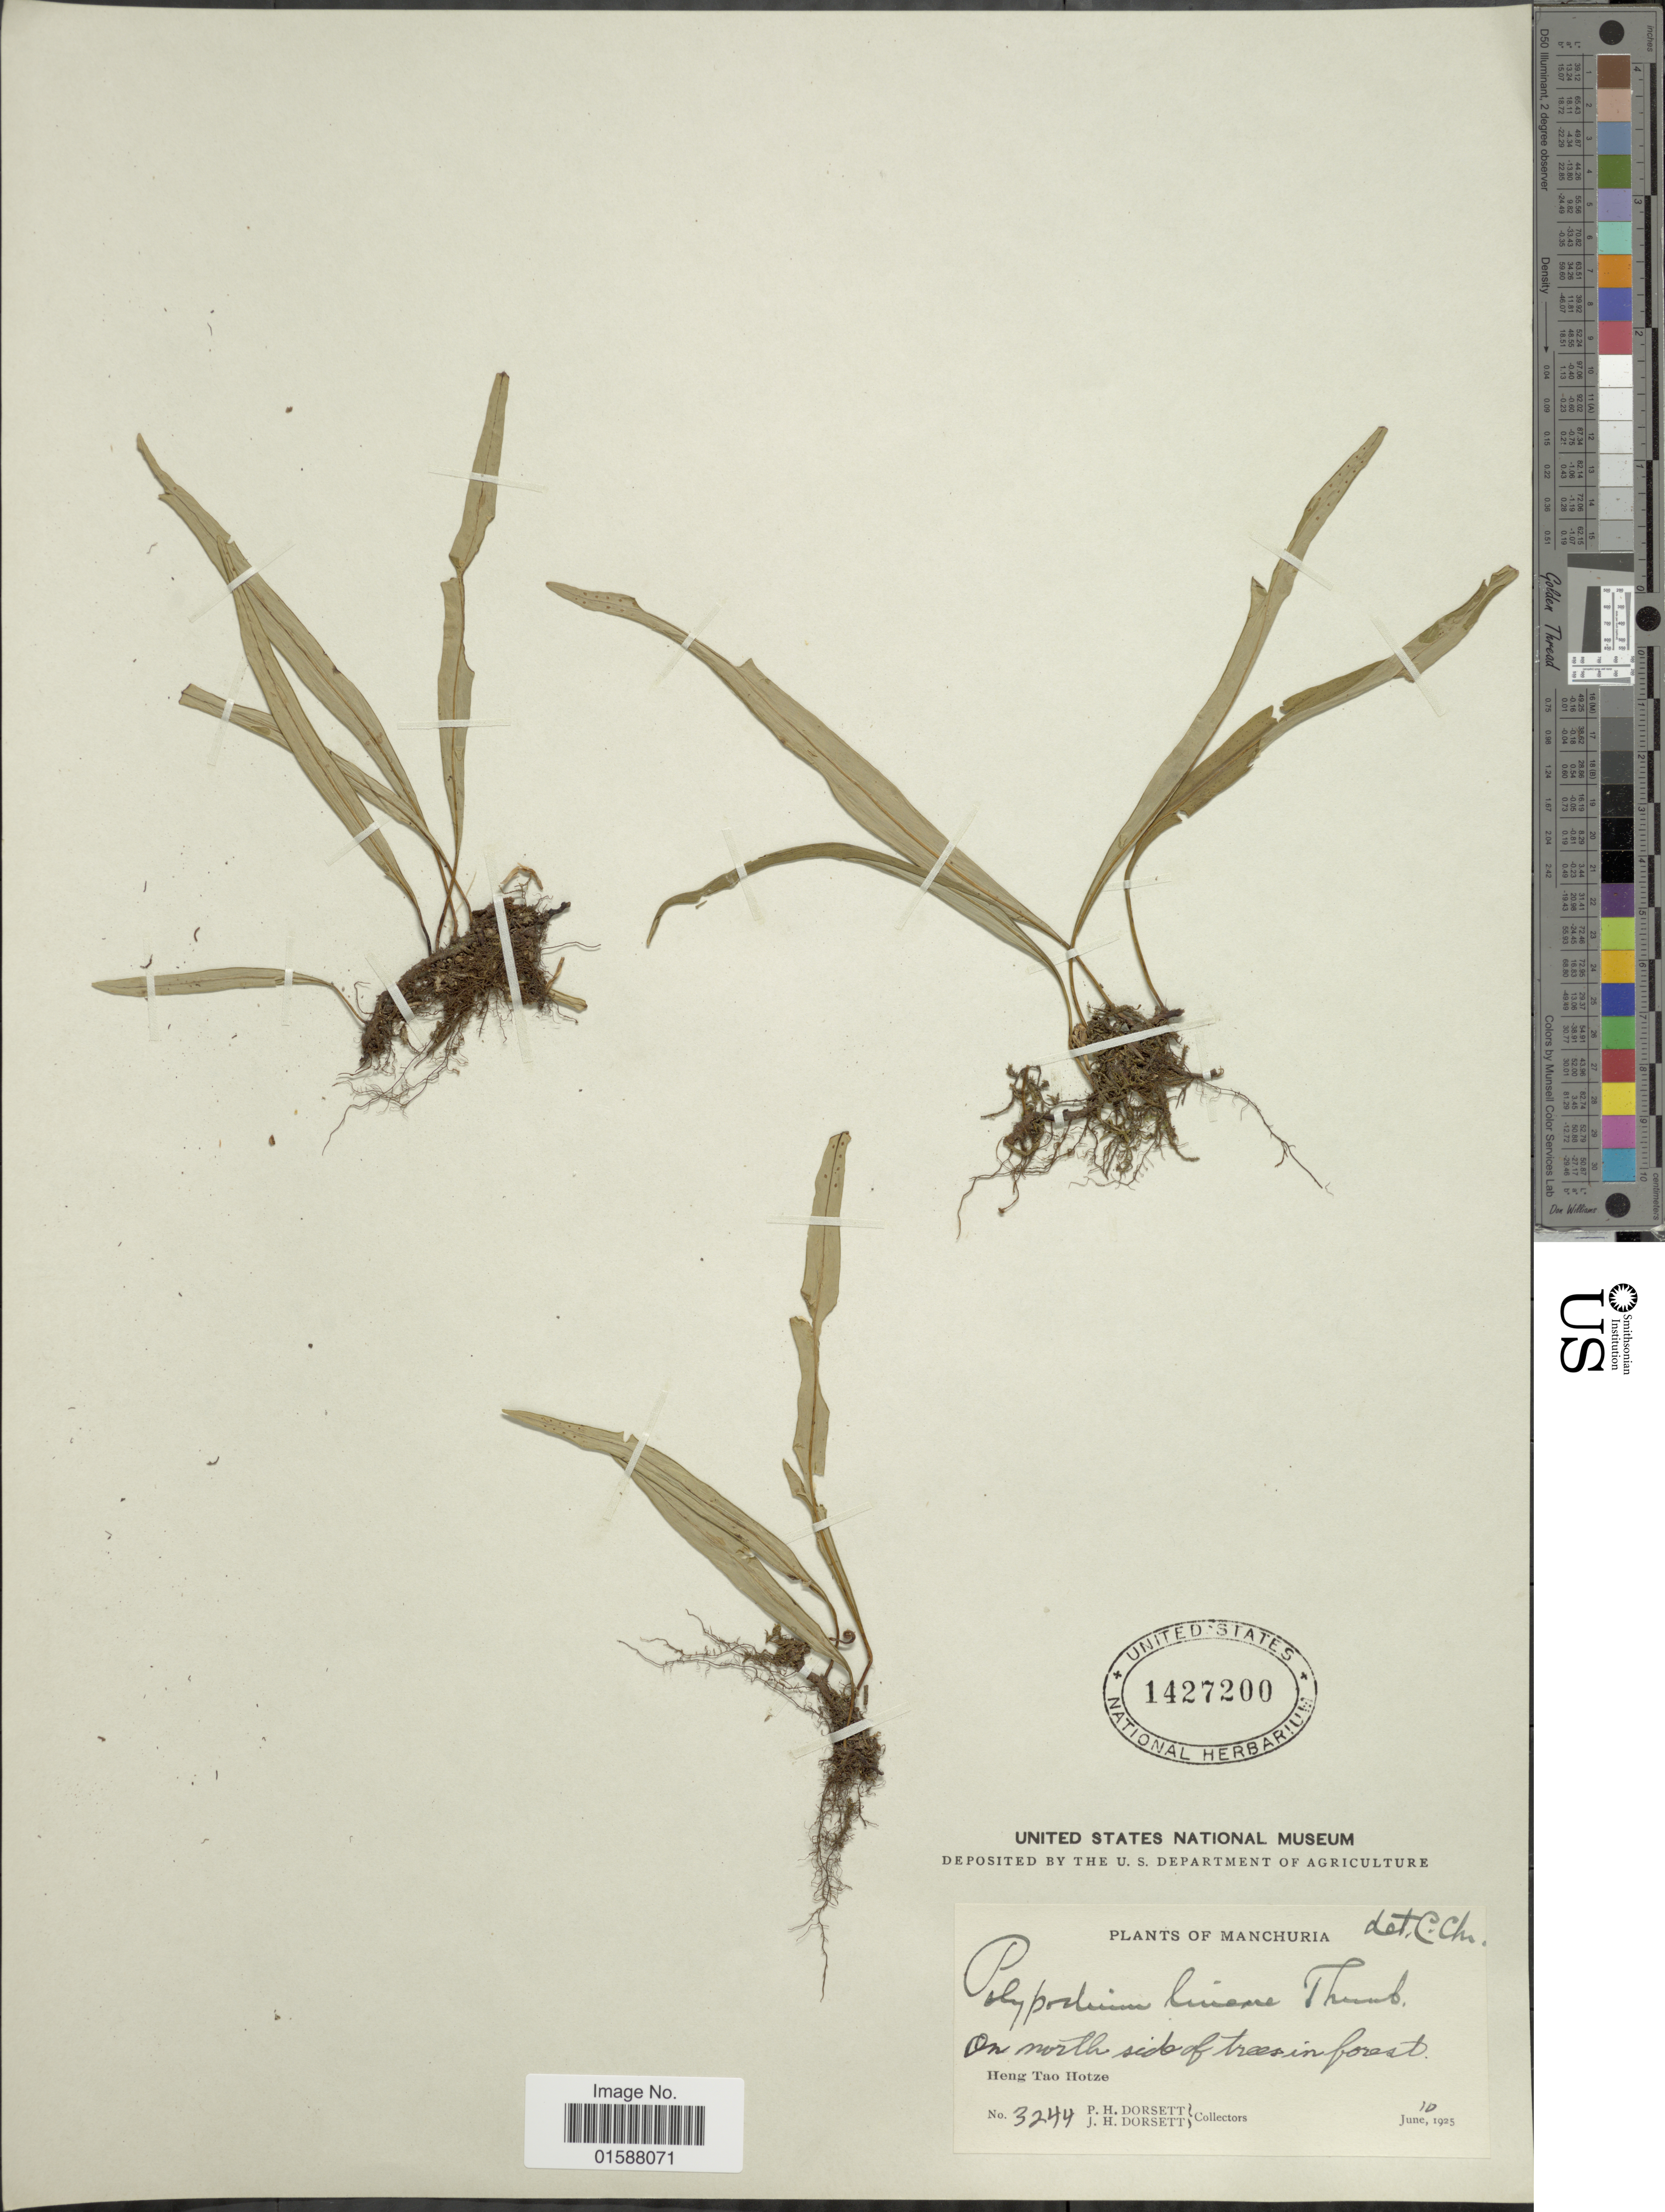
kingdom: Plantae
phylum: Tracheophyta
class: Polypodiopsida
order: Polypodiales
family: Polypodiaceae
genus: Lepisorus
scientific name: Lepisorus thunbergianus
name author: (Kaulf.) Ching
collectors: P. H. Dorsett & J. Dorsett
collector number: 3244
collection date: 1925-06-10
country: China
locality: Manchuria. Heng Tao Hotze. On north side of trees in forest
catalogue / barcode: US 1427200